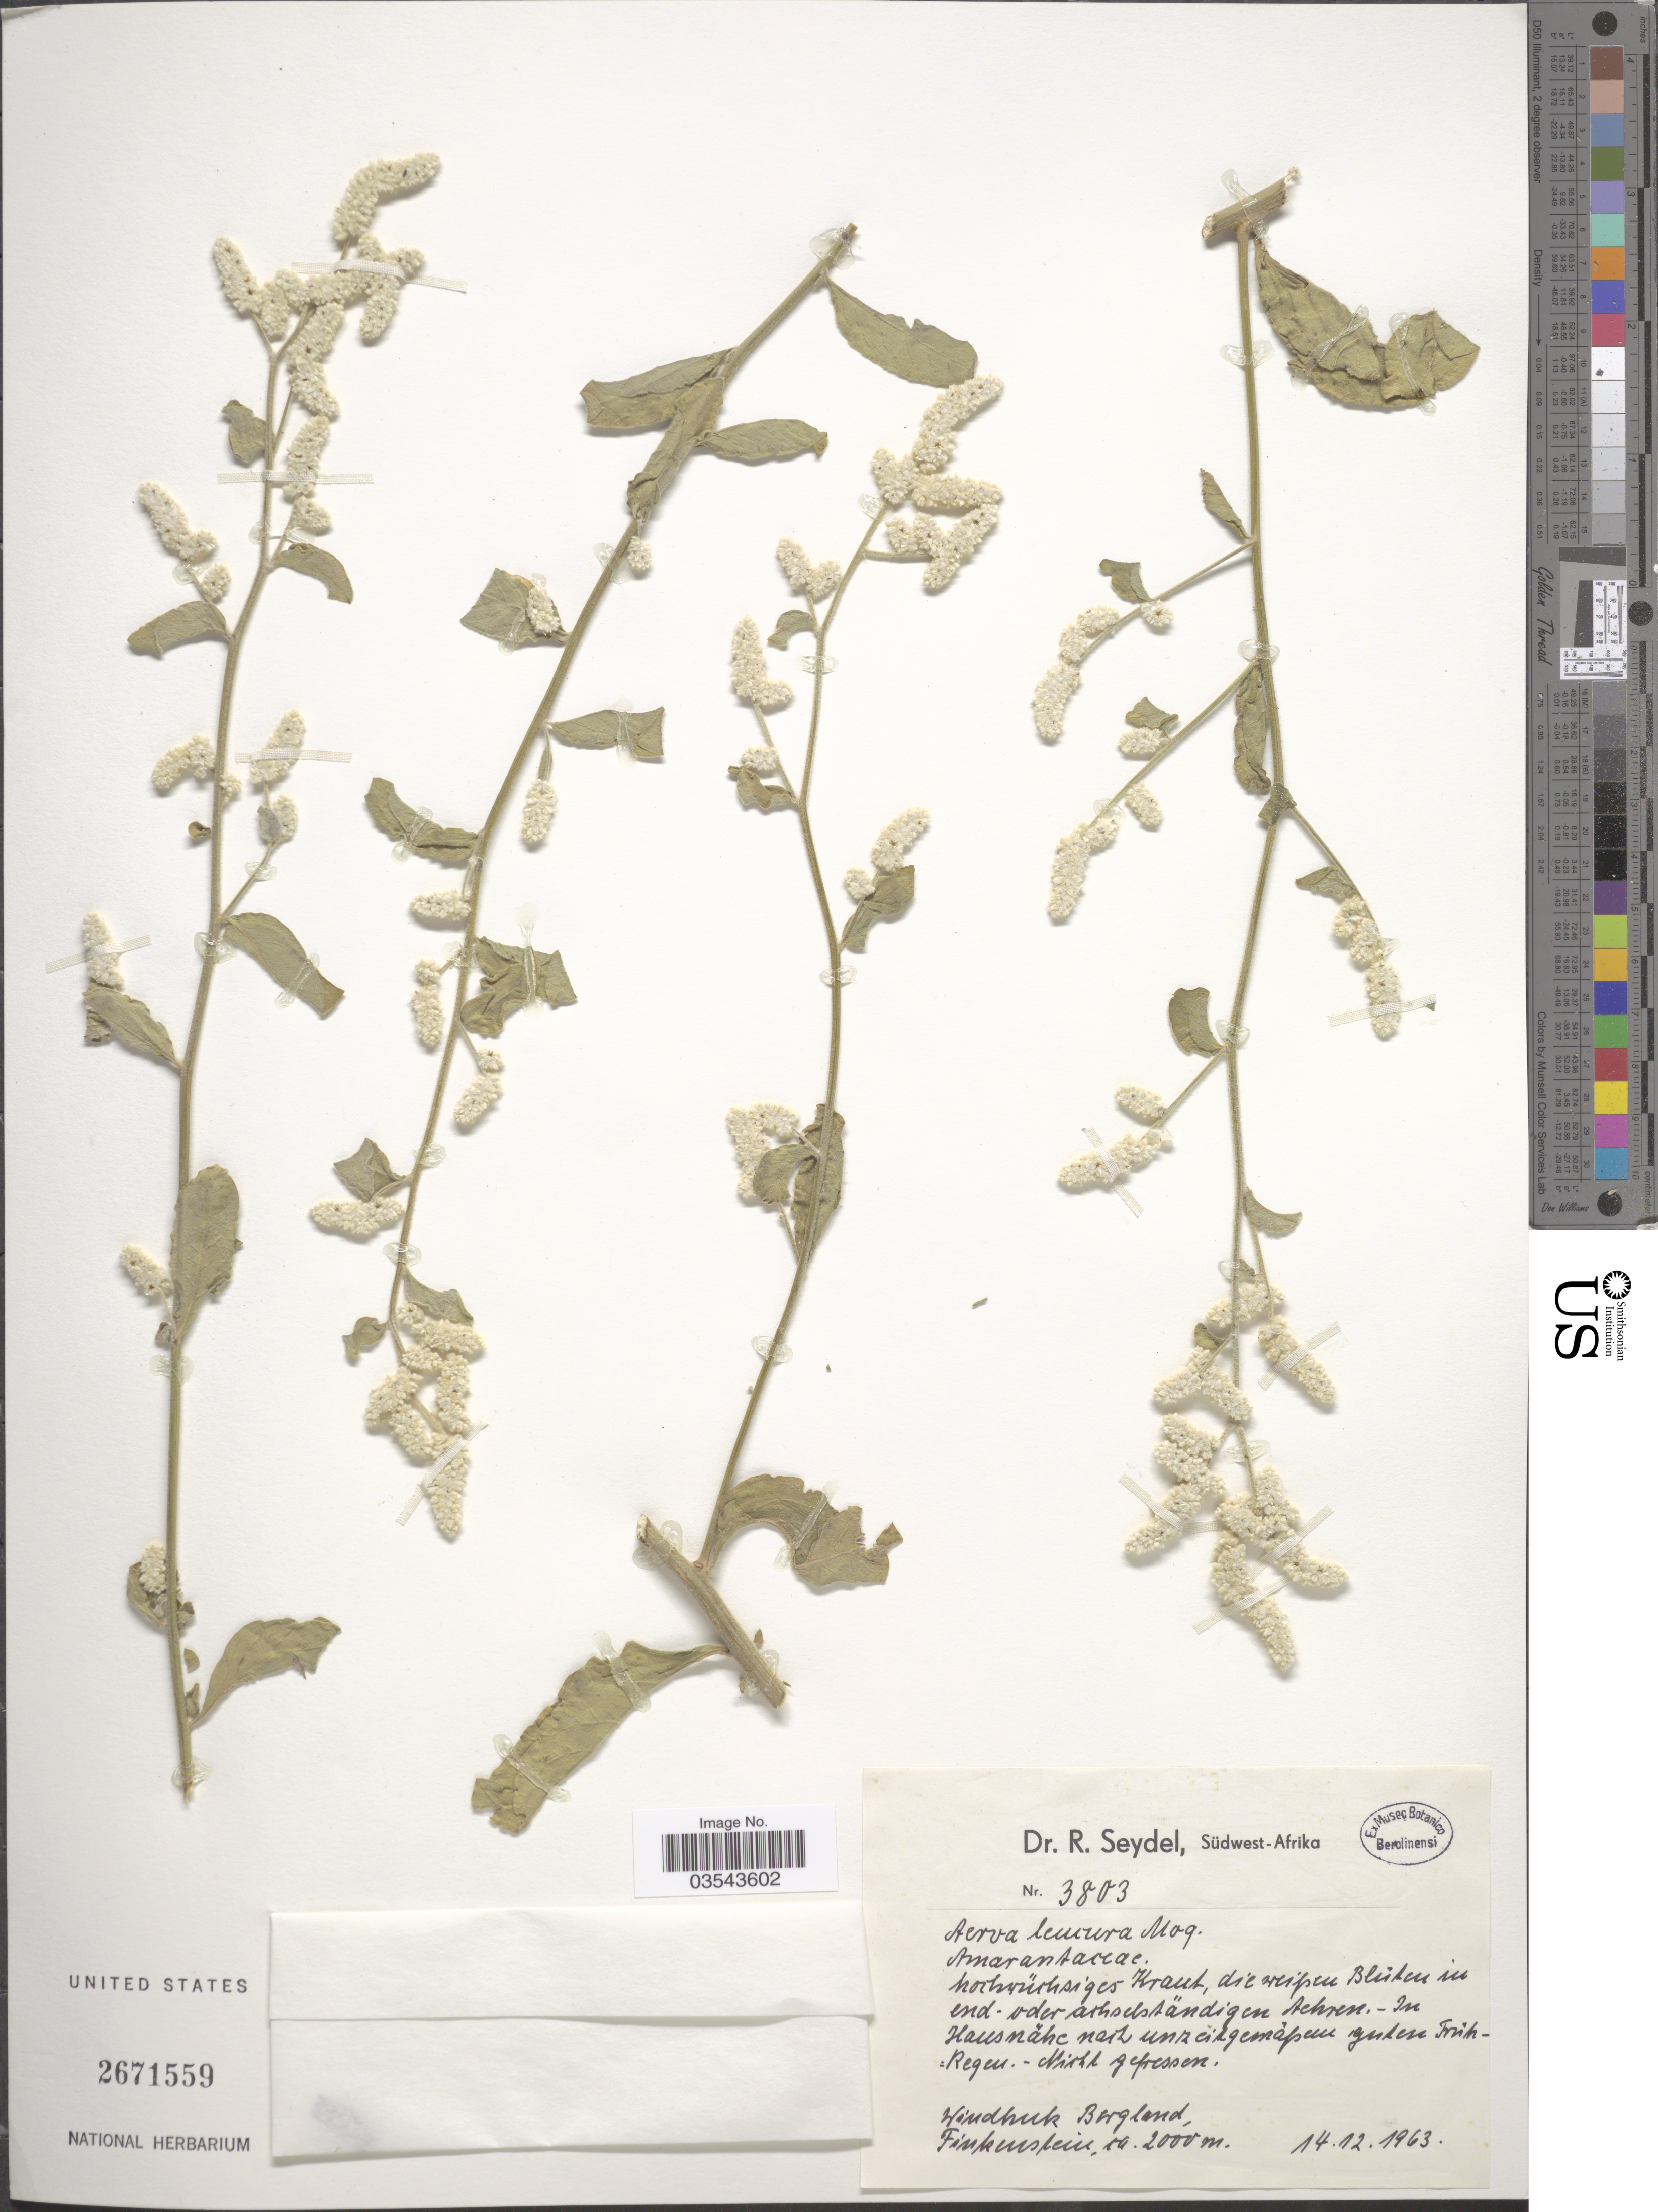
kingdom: Plantae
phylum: Tracheophyta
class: Magnoliopsida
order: Caryophyllales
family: Amaranthaceae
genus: Ouret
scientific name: Ouret lecura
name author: (Moq.) Kuntze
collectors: R. Seydel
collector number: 3803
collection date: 1963-12-14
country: Namibia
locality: Südwest-Afrika. Windhuk Bergland.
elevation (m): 2000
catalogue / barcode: US 2671559